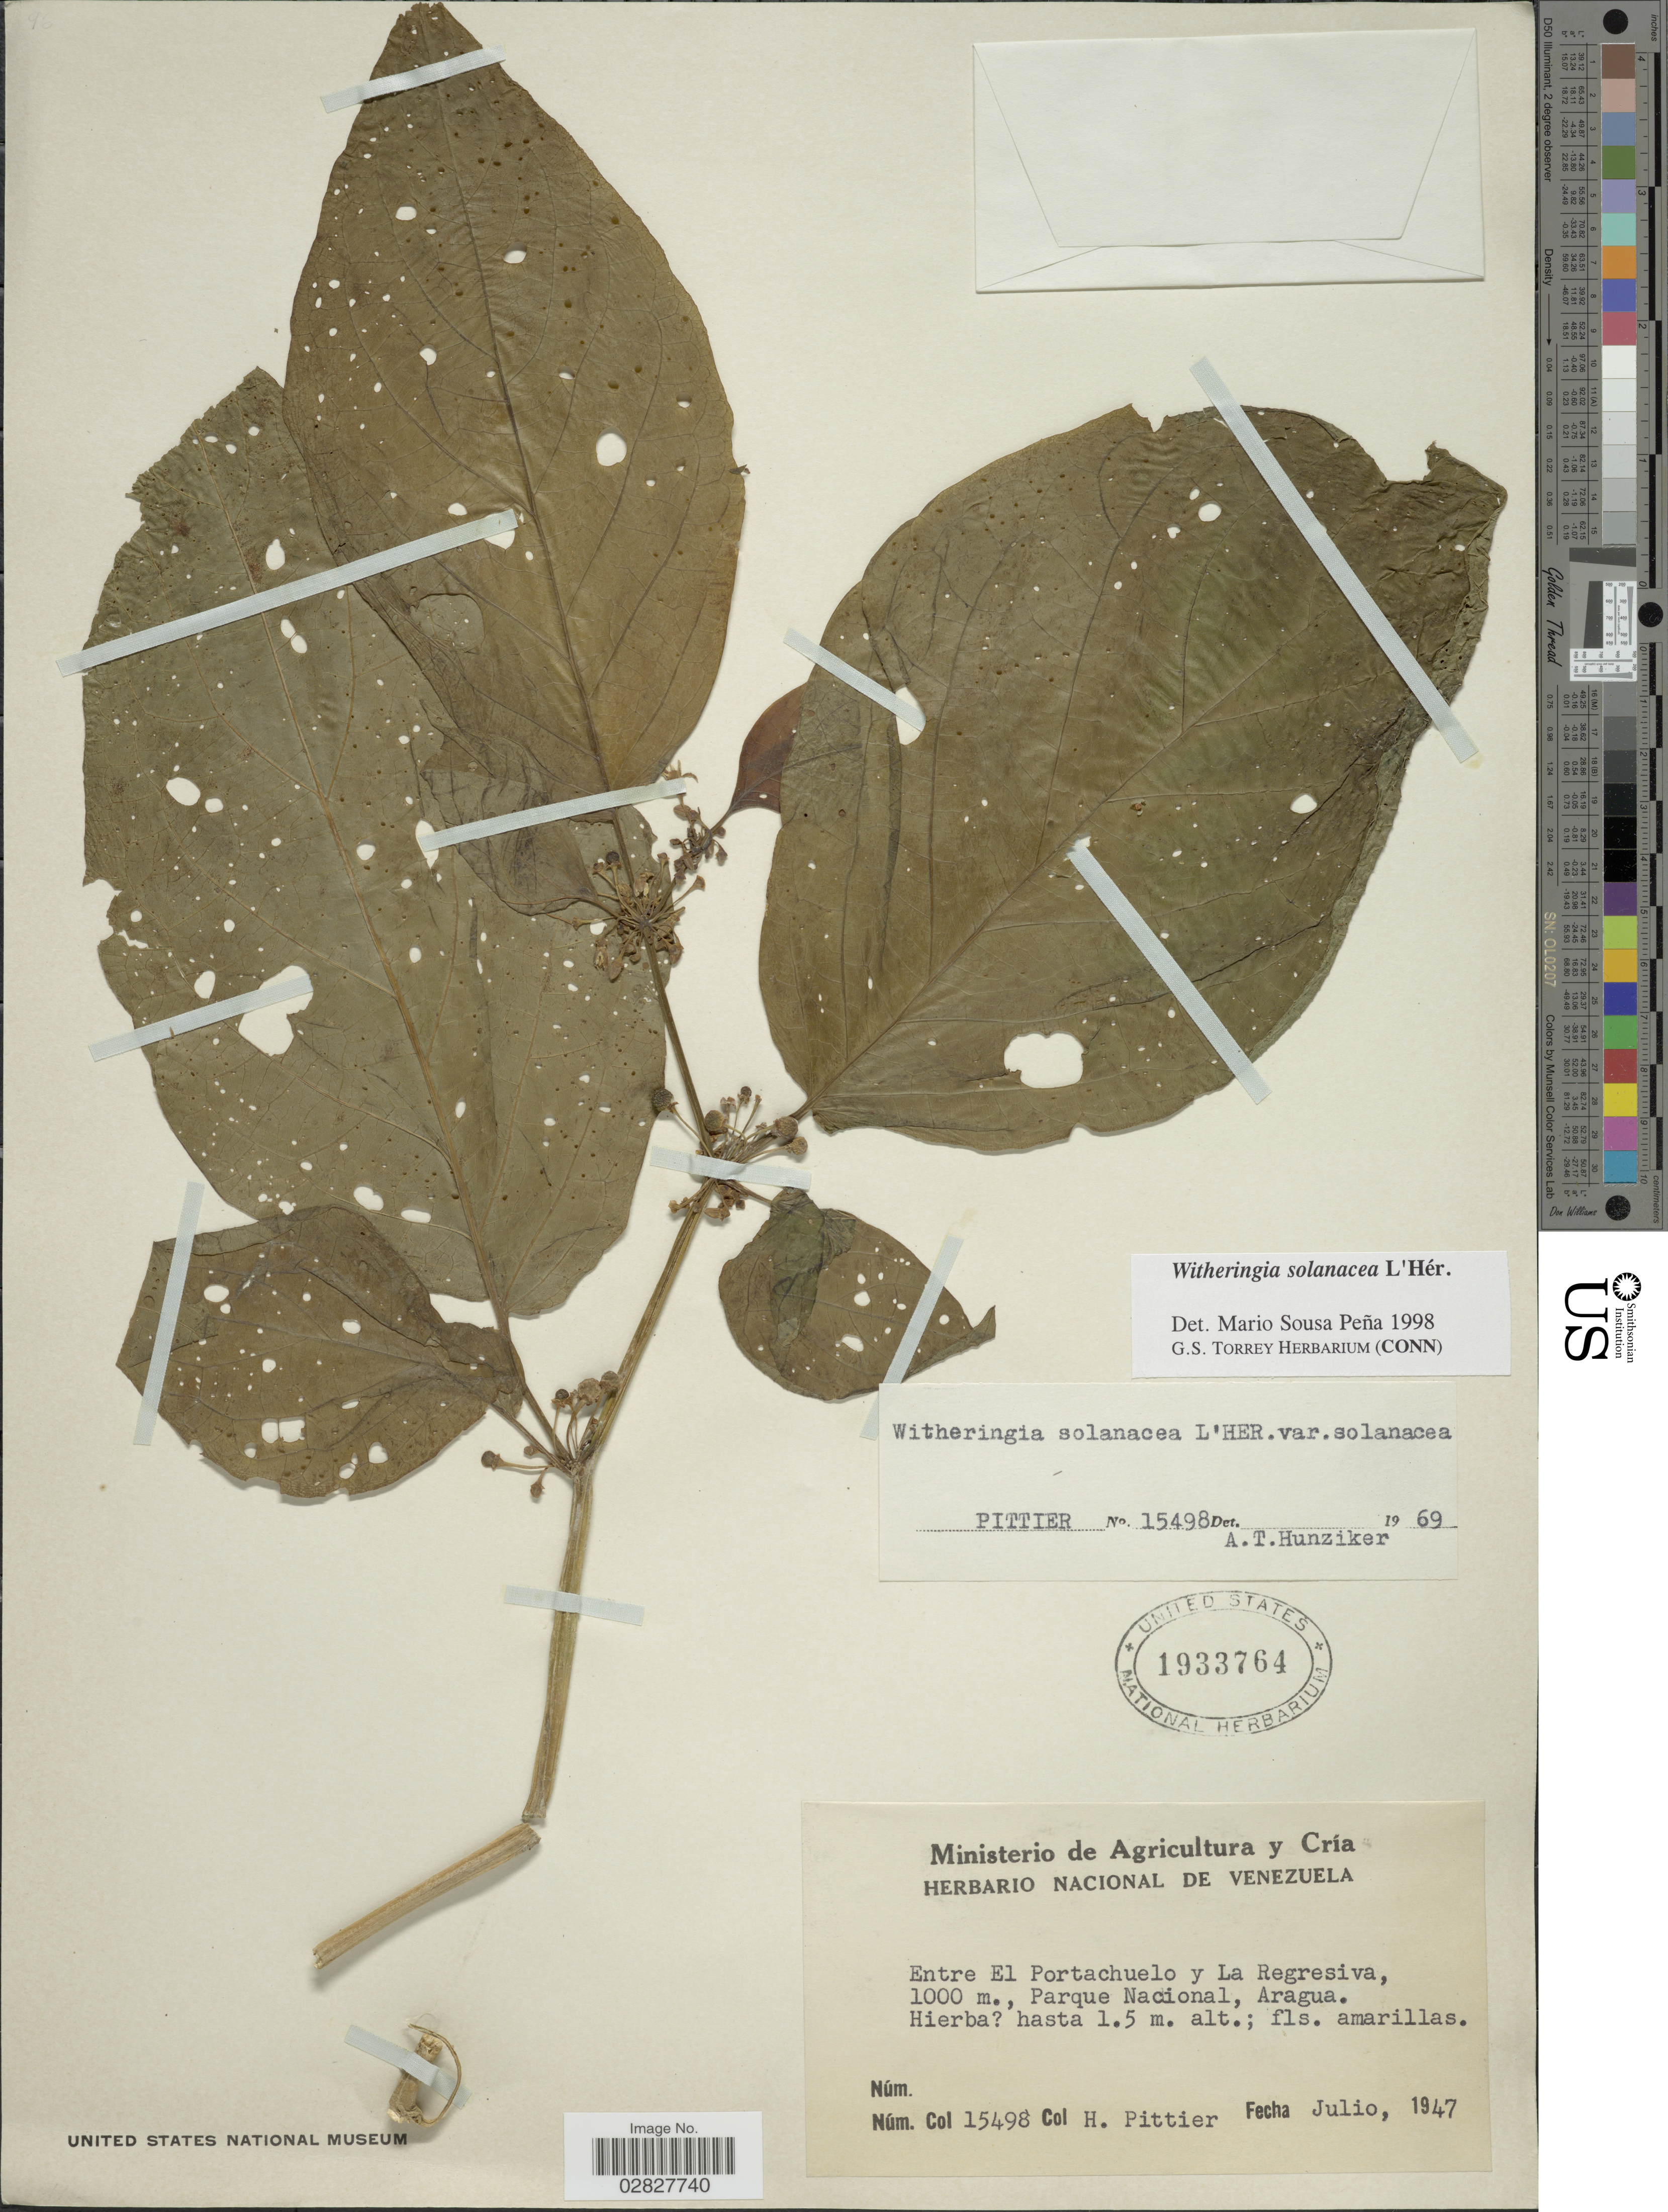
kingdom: Plantae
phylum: Tracheophyta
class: Magnoliopsida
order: Solanales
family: Solanaceae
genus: Witheringia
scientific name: Witheringia solanacea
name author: L'Hér.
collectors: H. F. Pittier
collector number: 15498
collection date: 1947-07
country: Venezuela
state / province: Aragua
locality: Entre El Portachuelo y La Regresiva, Parque Nacional.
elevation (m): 1000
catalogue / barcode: US 1933764